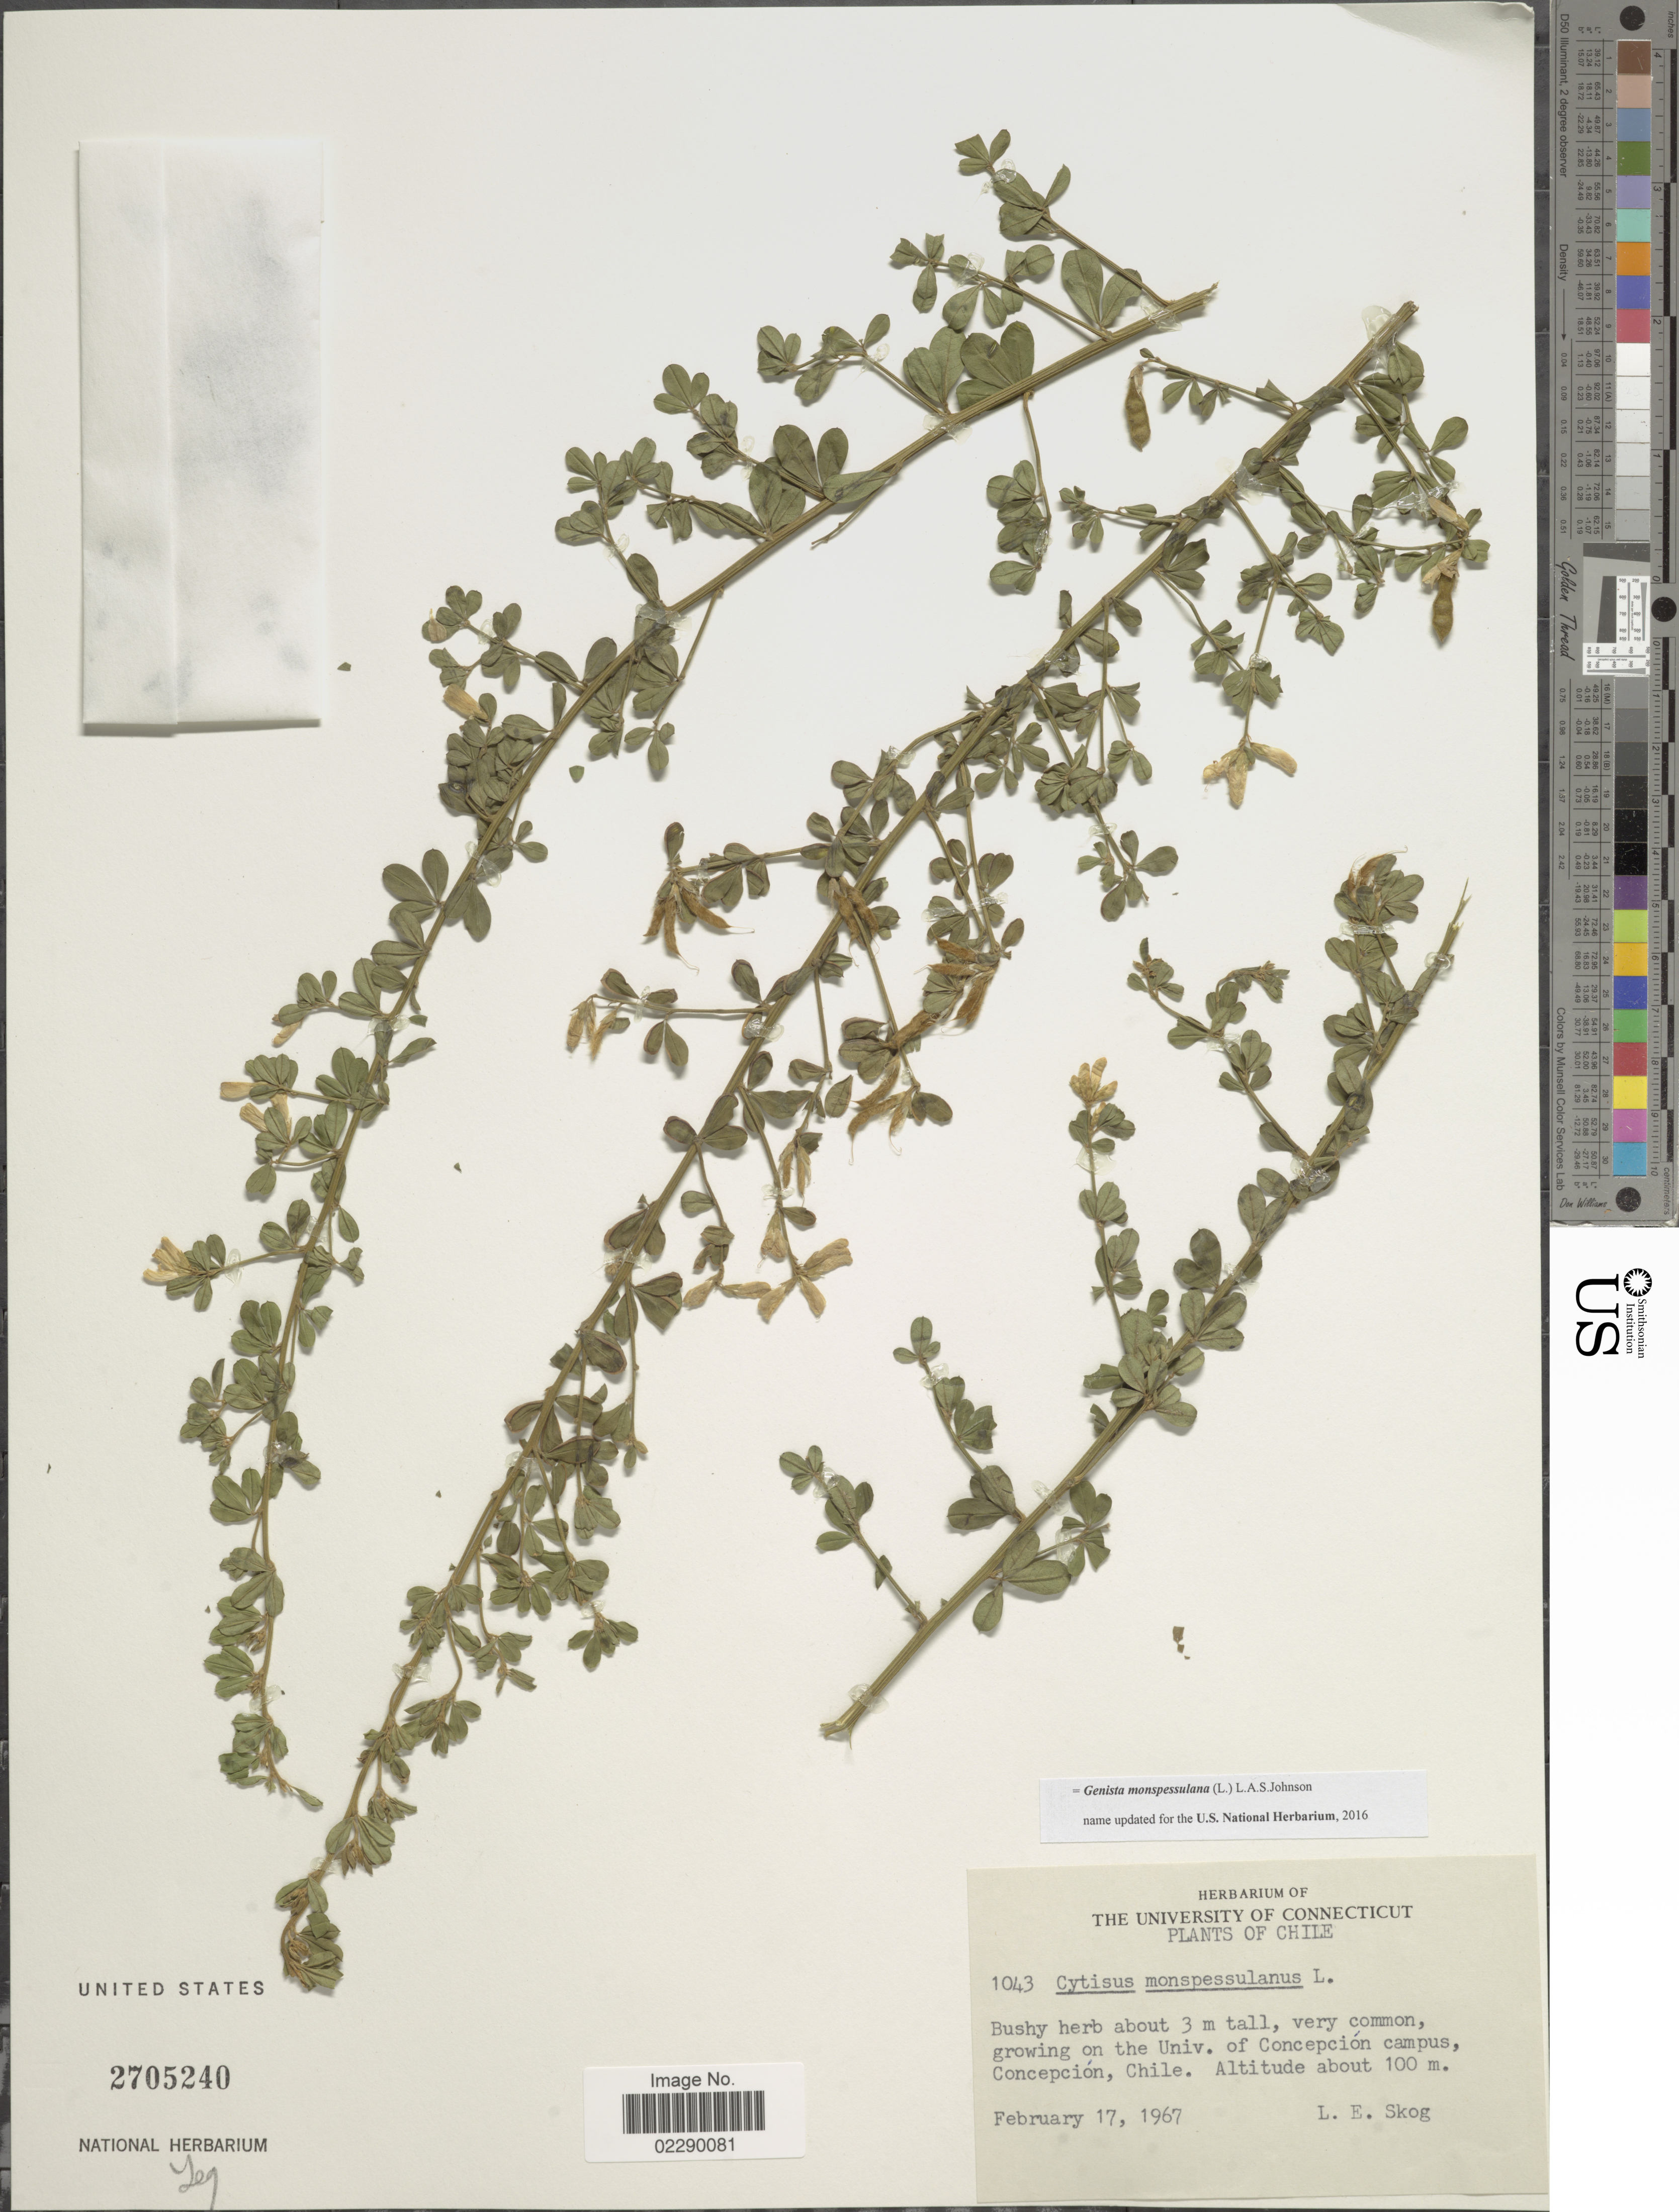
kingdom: Plantae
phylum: Tracheophyta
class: Magnoliopsida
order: Fabales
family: Fabaceae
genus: Genista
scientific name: Genista monspessulana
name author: (L.) L.A.S. Johnson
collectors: L. E. Skog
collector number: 1043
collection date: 1967-02-17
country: Chile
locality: Growing on the Univ. of Concepción campus, Concepción, Chile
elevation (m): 100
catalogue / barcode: US 2705240